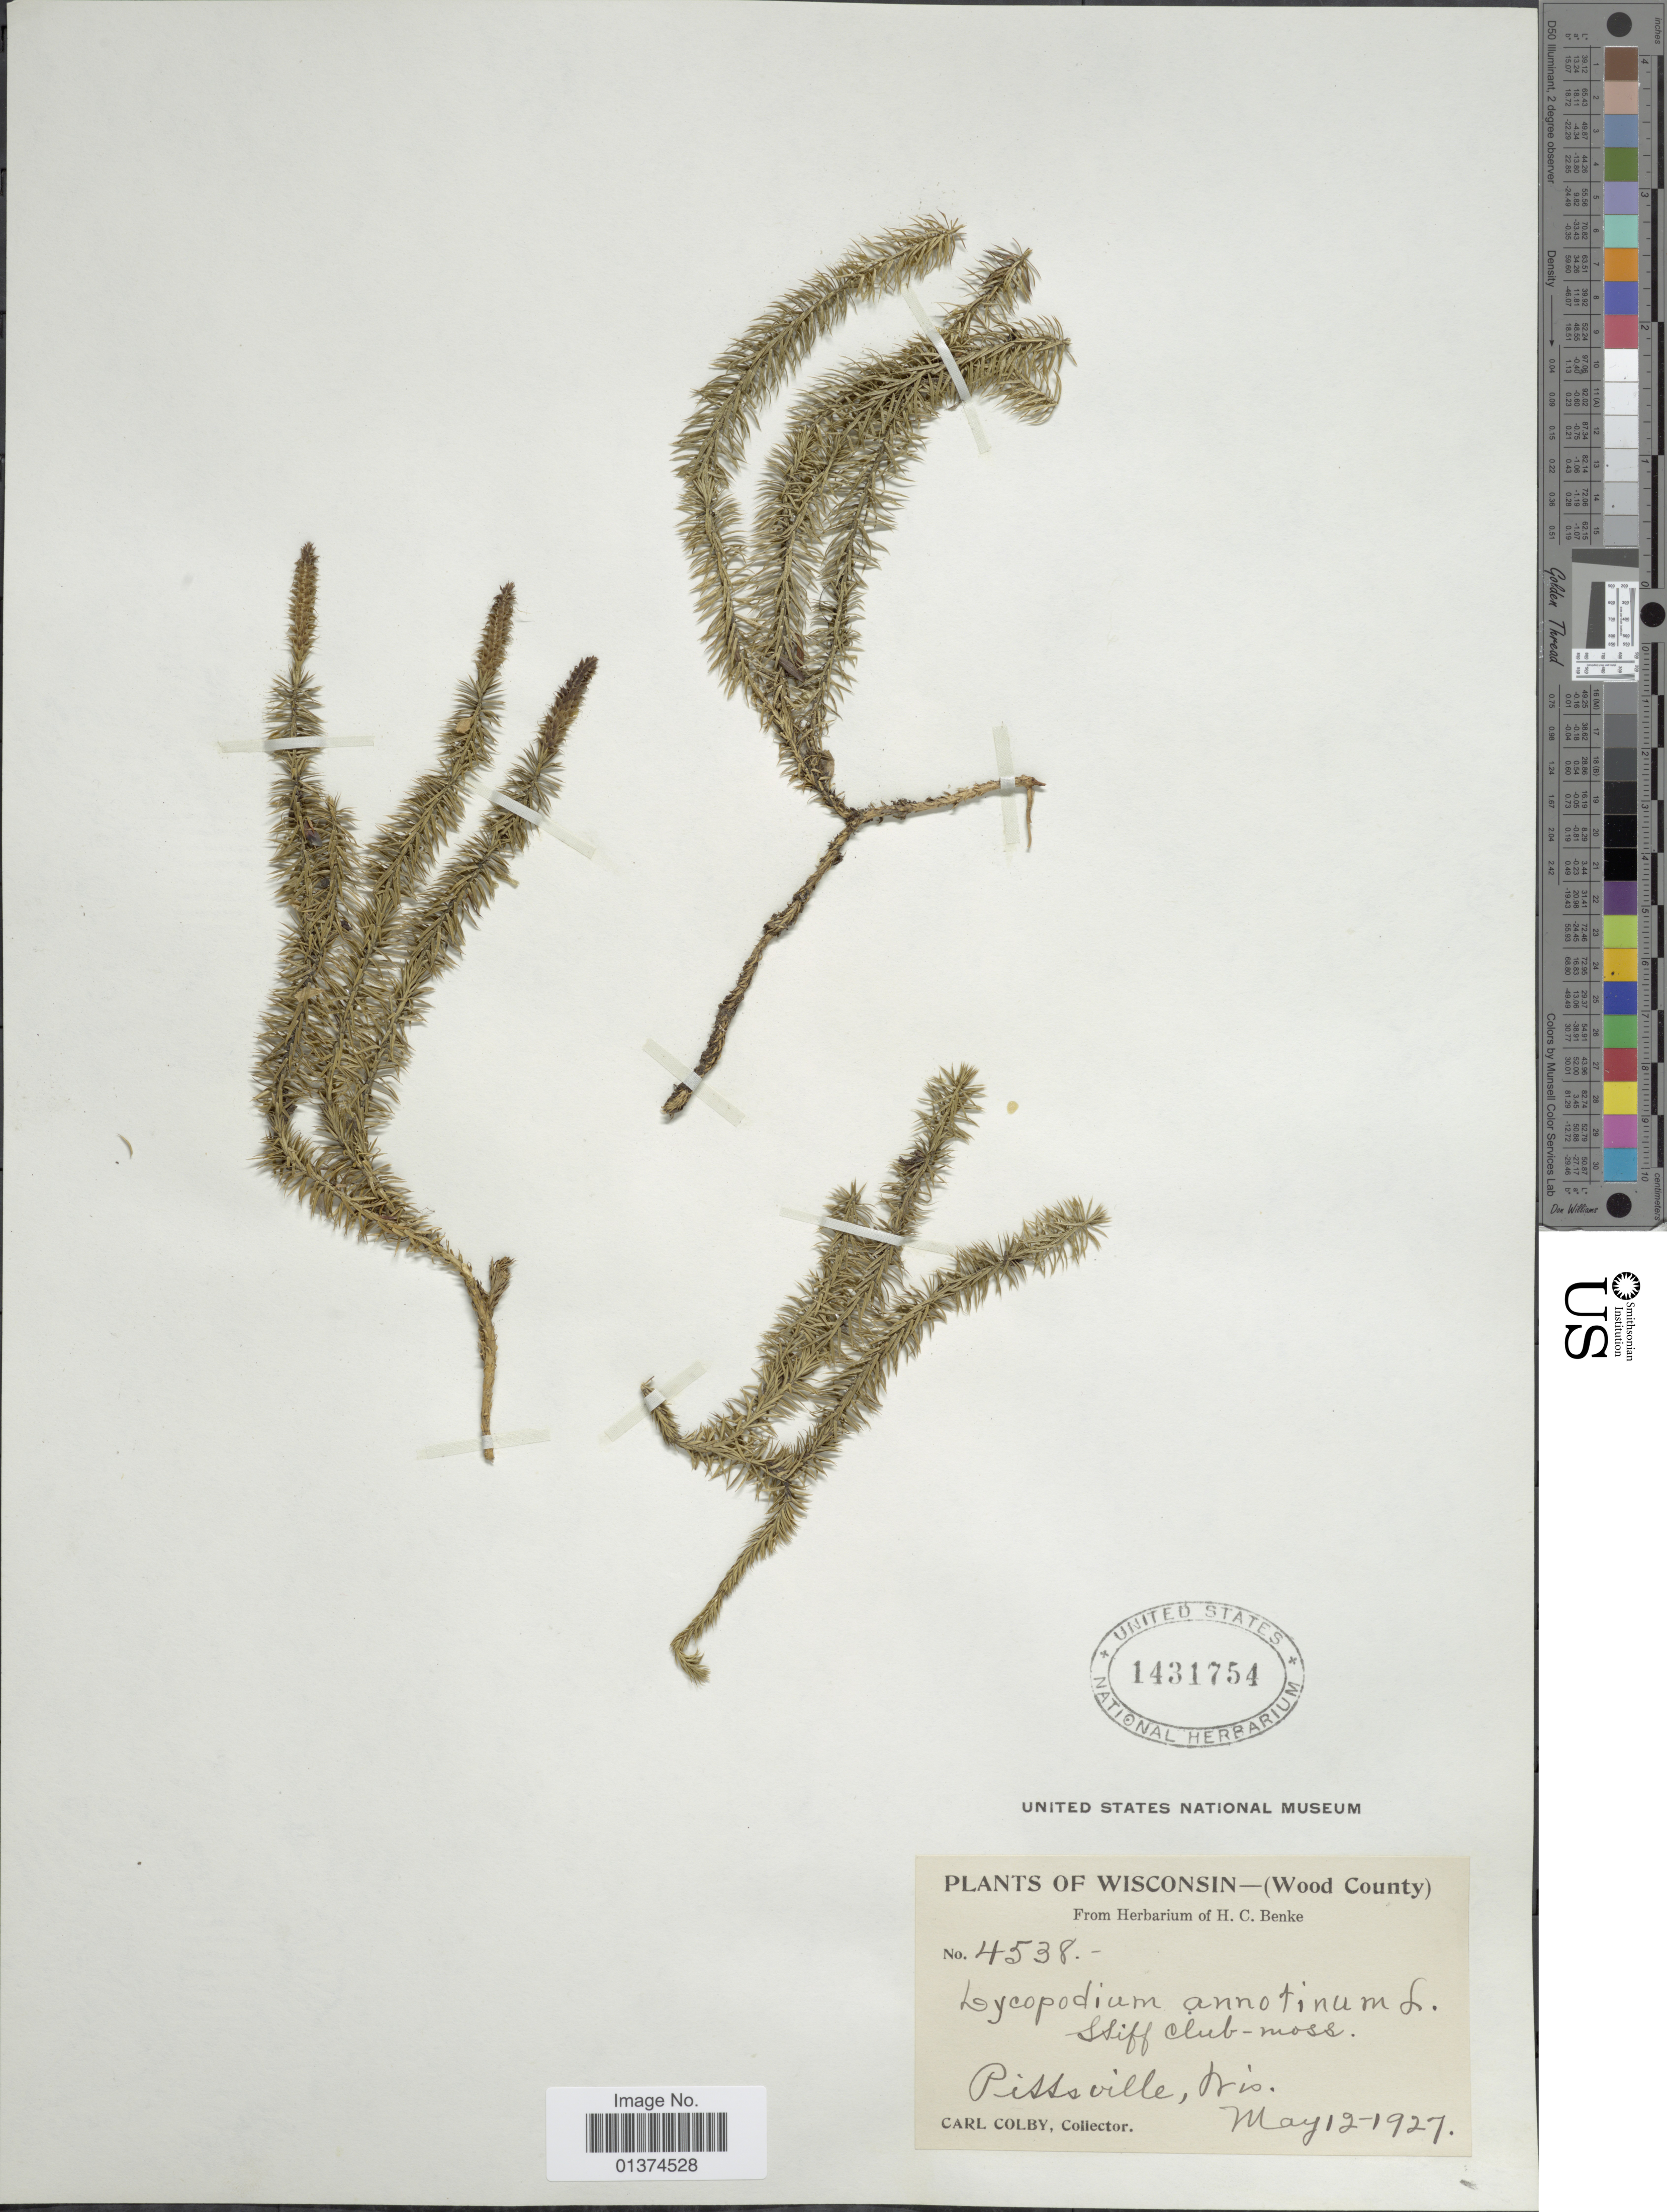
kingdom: Plantae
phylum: Tracheophyta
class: Lycopodiopsida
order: Lycopodiales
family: Lycopodiaceae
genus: Spinulum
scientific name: Spinulum annotinum subsp. annotinum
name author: (L.) A. Haines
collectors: C. Colby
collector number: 4538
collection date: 1927-08-12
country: United States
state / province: Wisconsin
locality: (Wood County) Pittsville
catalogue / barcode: US 1431754